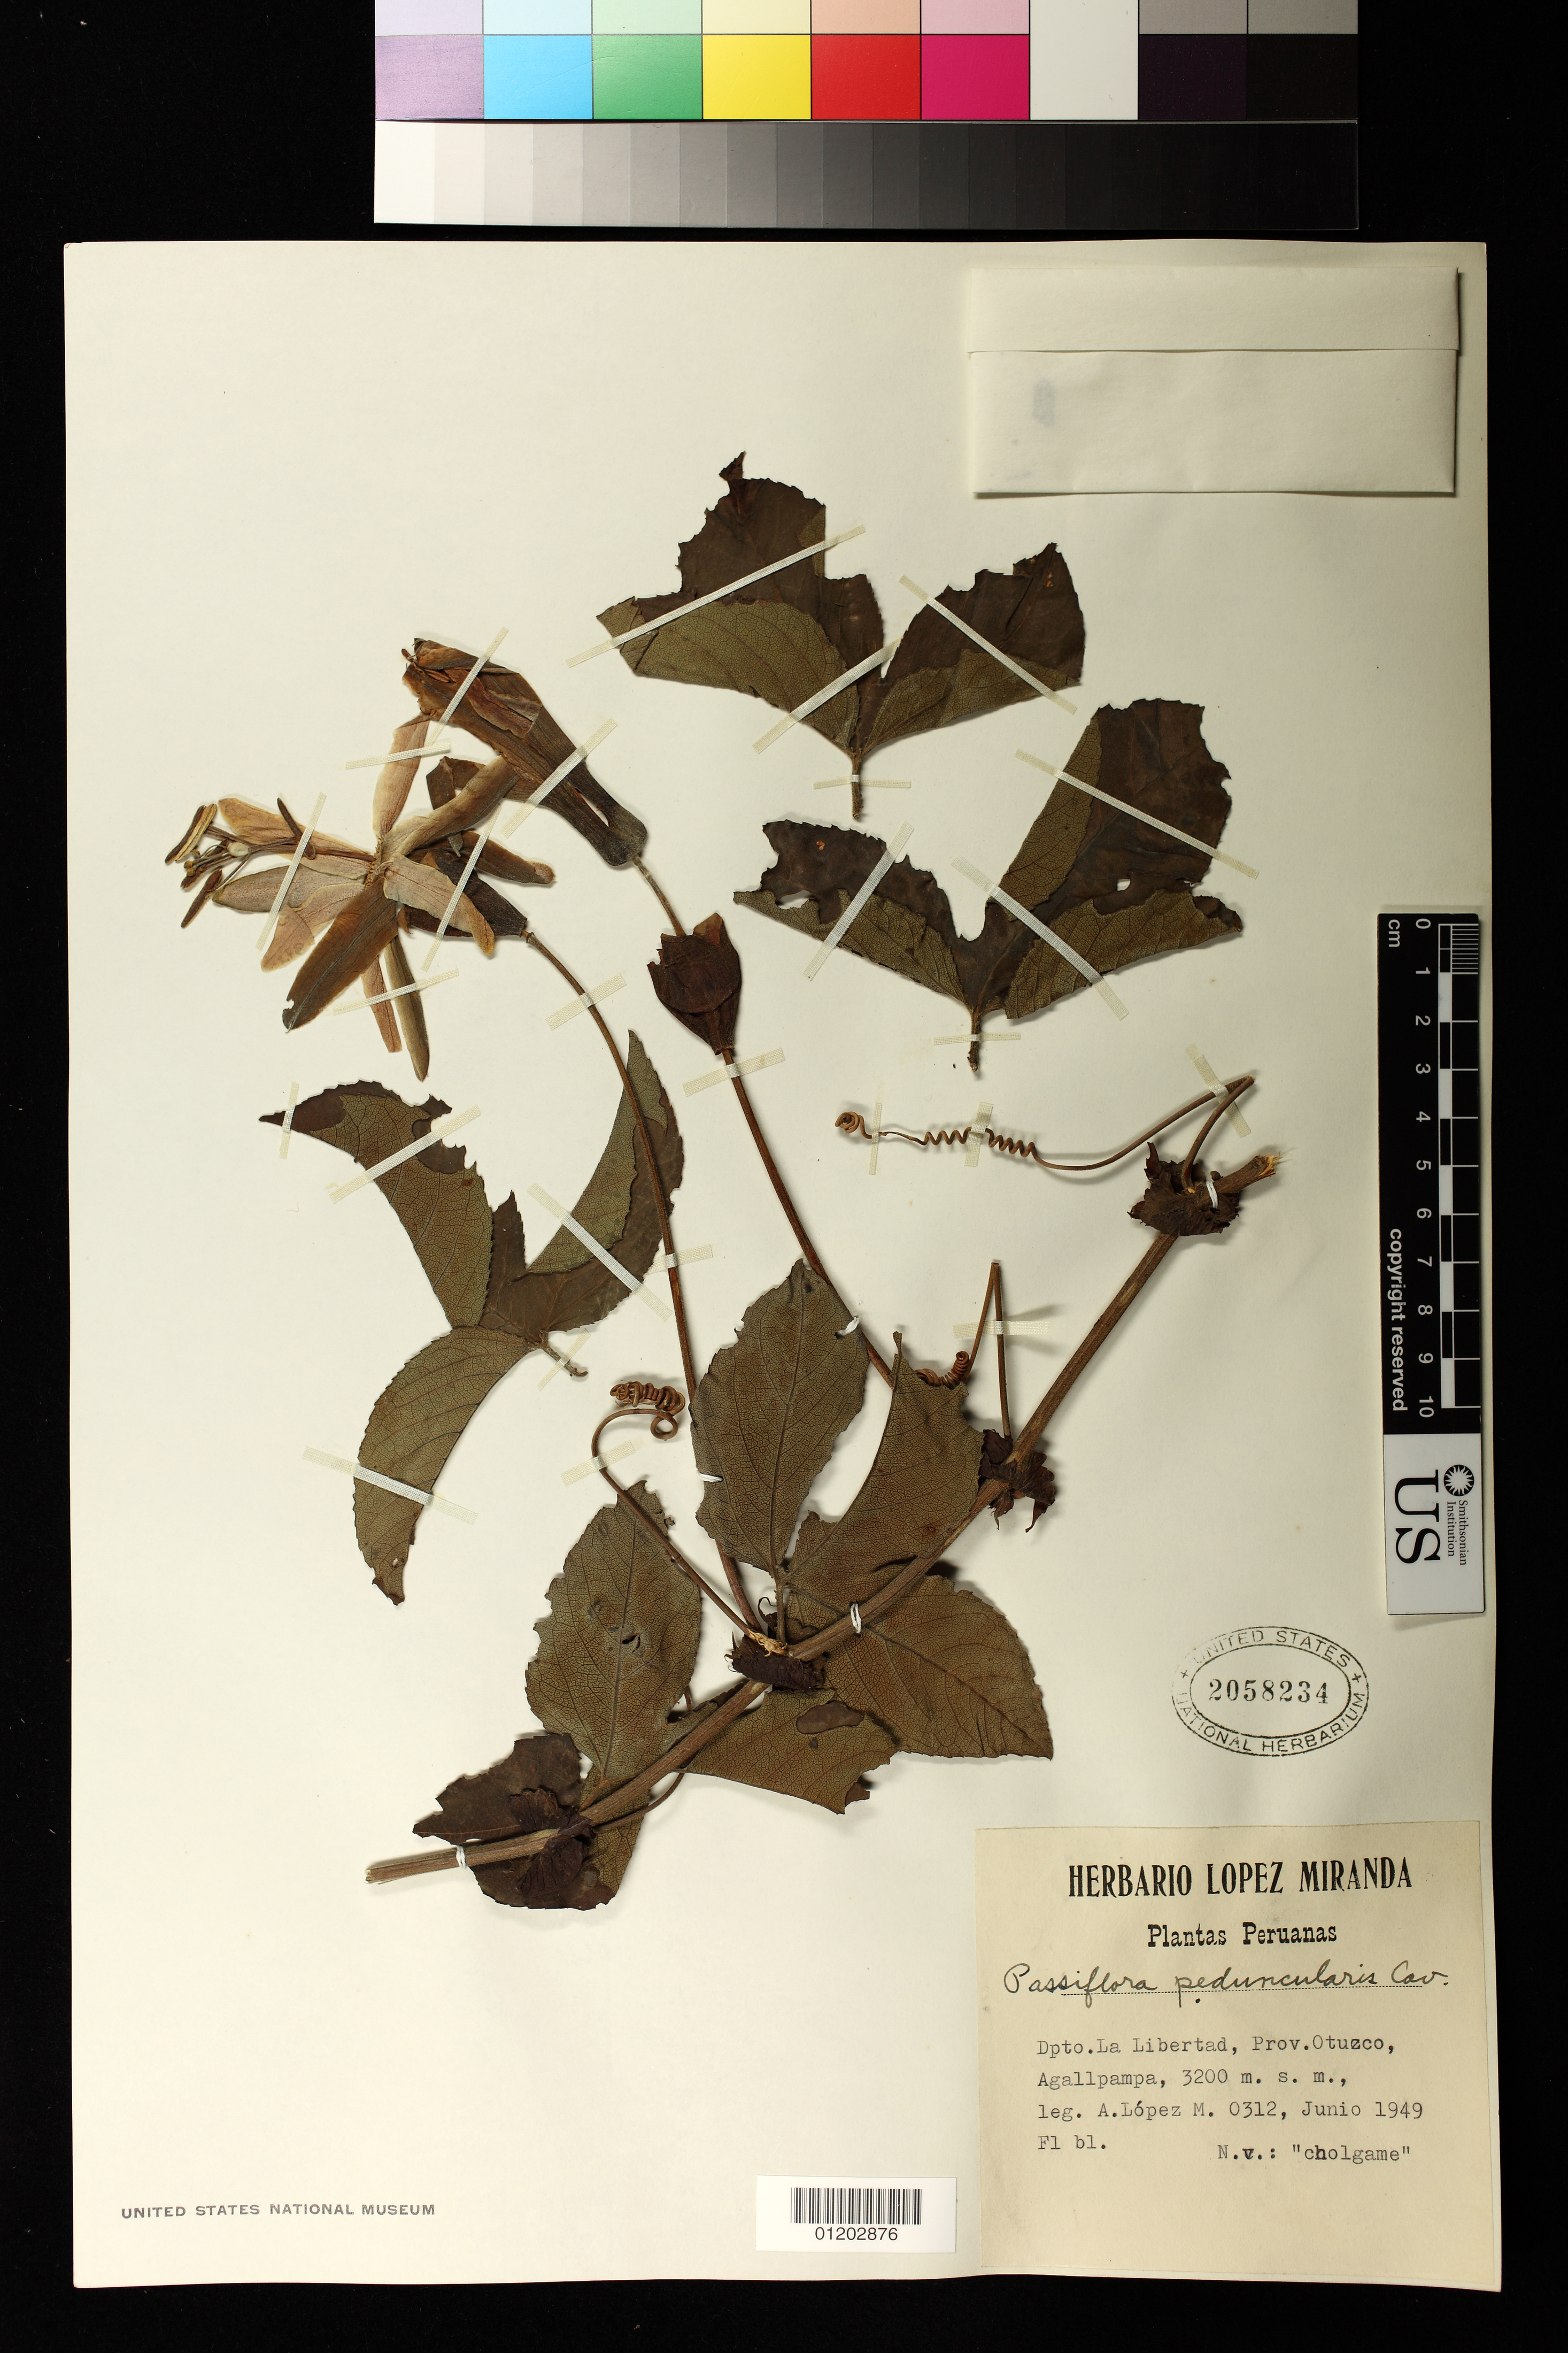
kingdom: Plantae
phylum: Tracheophyta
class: Magnoliopsida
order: Malpighiales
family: Passifloraceae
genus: Passiflora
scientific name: Passiflora peduncularis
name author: Cav.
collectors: A. López M.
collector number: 0312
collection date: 1949-06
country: Peru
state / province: La Libertad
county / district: Otuzco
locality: Agallpampa.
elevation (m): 3200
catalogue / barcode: US 2058234